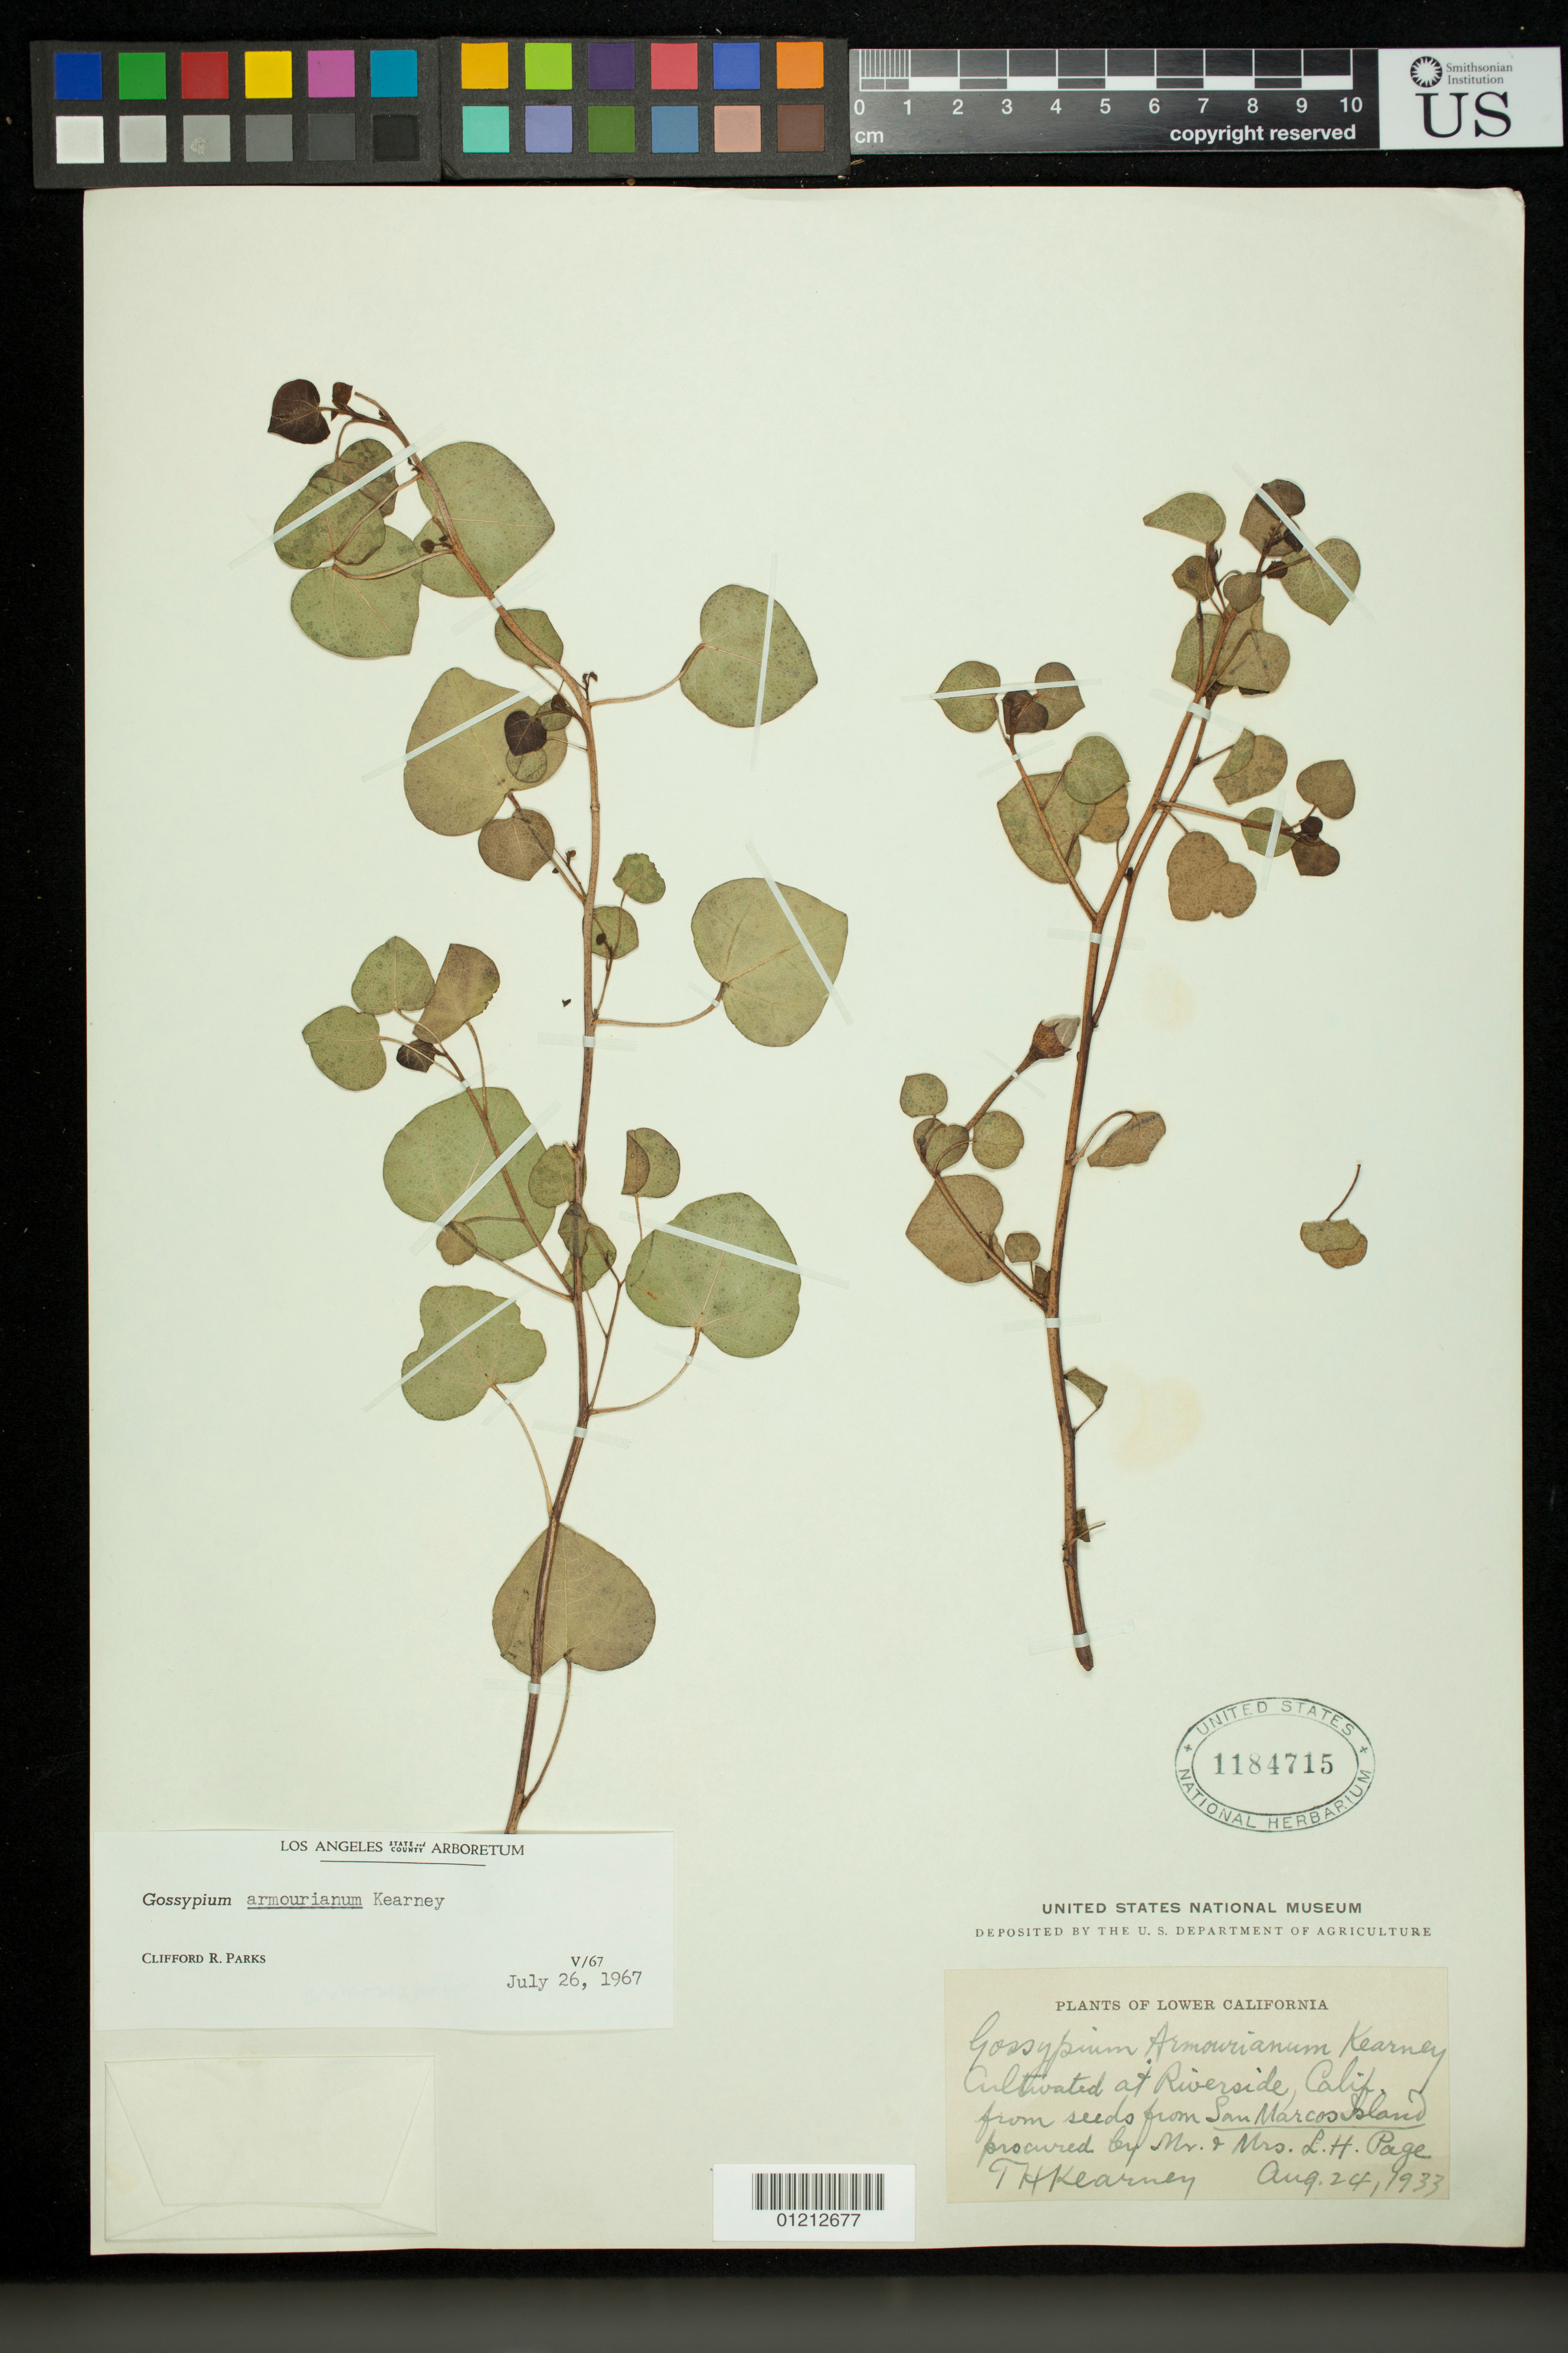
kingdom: Plantae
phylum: Tracheophyta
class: Magnoliopsida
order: Malvales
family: Malvaceae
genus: Gossypium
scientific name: Gossypium armourianum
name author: Kearney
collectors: T. H. Kearney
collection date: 1933-08-24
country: United States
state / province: California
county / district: Riverside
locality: Riverside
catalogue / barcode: US 1184715